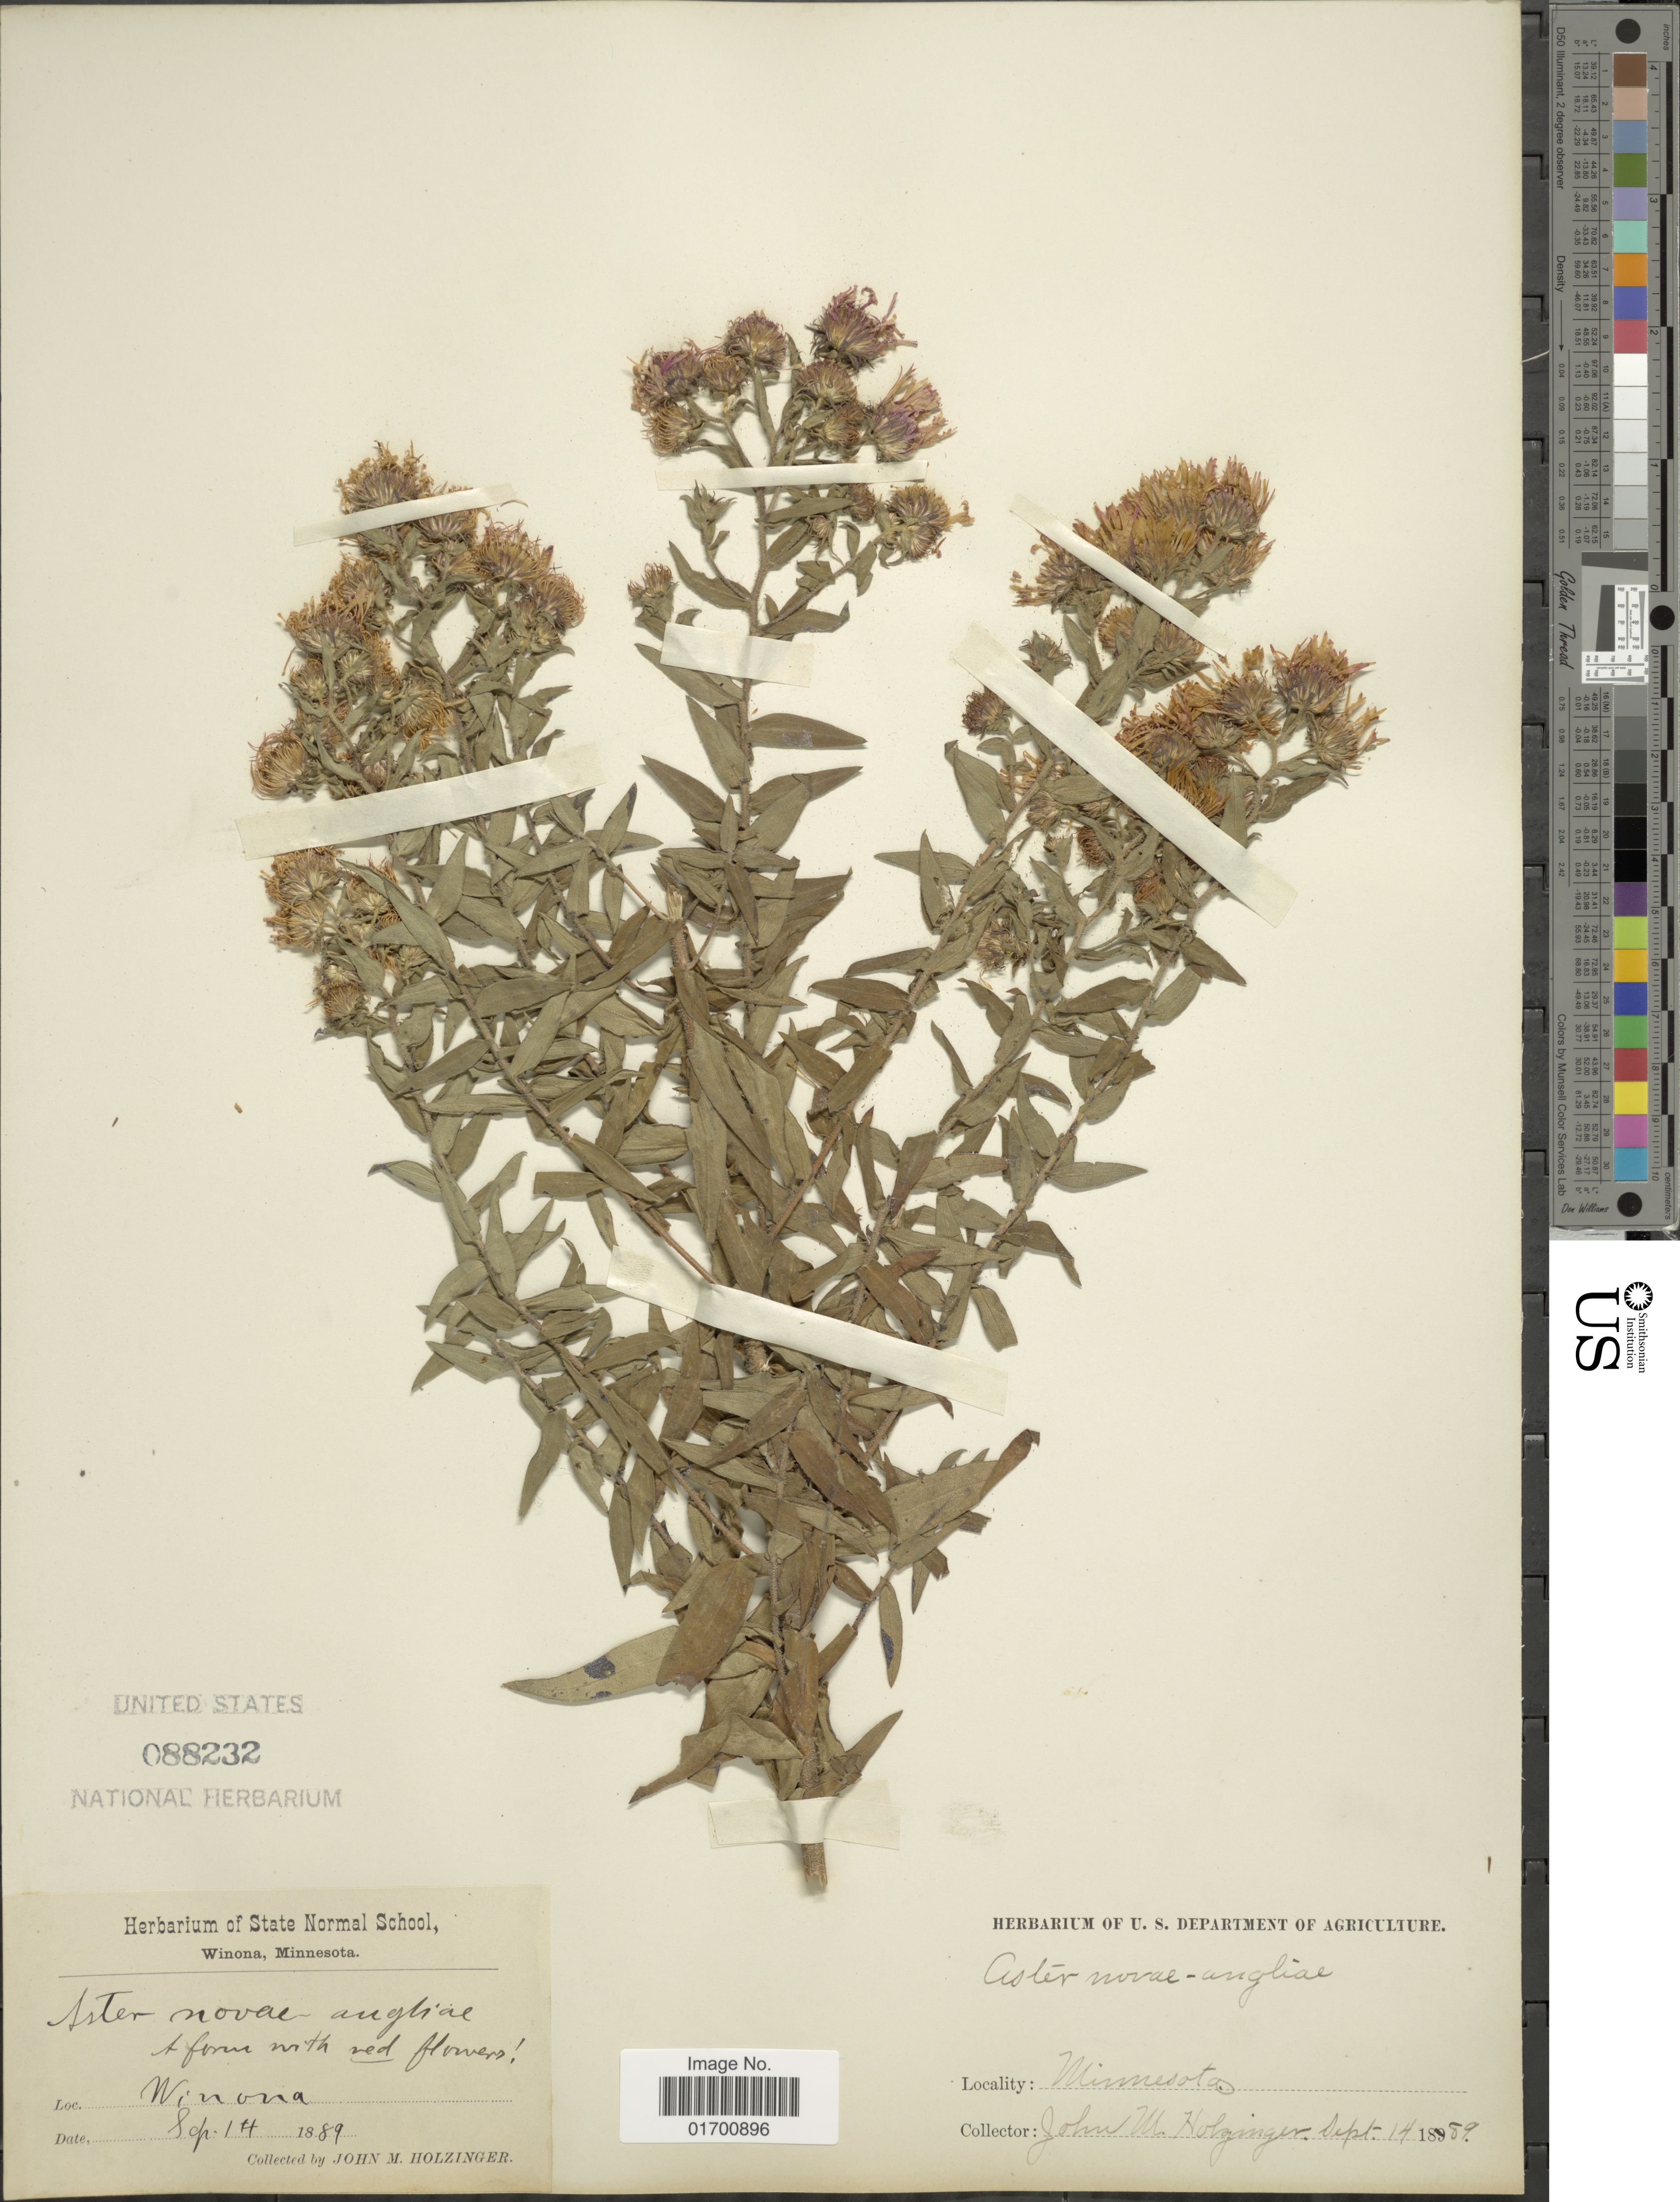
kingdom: Plantae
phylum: Tracheophyta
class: Magnoliopsida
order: Asterales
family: Asteraceae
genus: Symphyotrichum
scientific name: Symphyotrichum novae-angliae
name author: (L.) G.L. Nesom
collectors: J. M. Holzinger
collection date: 1889-09-14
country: United States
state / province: Minnesota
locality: Winona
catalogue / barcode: US 88232